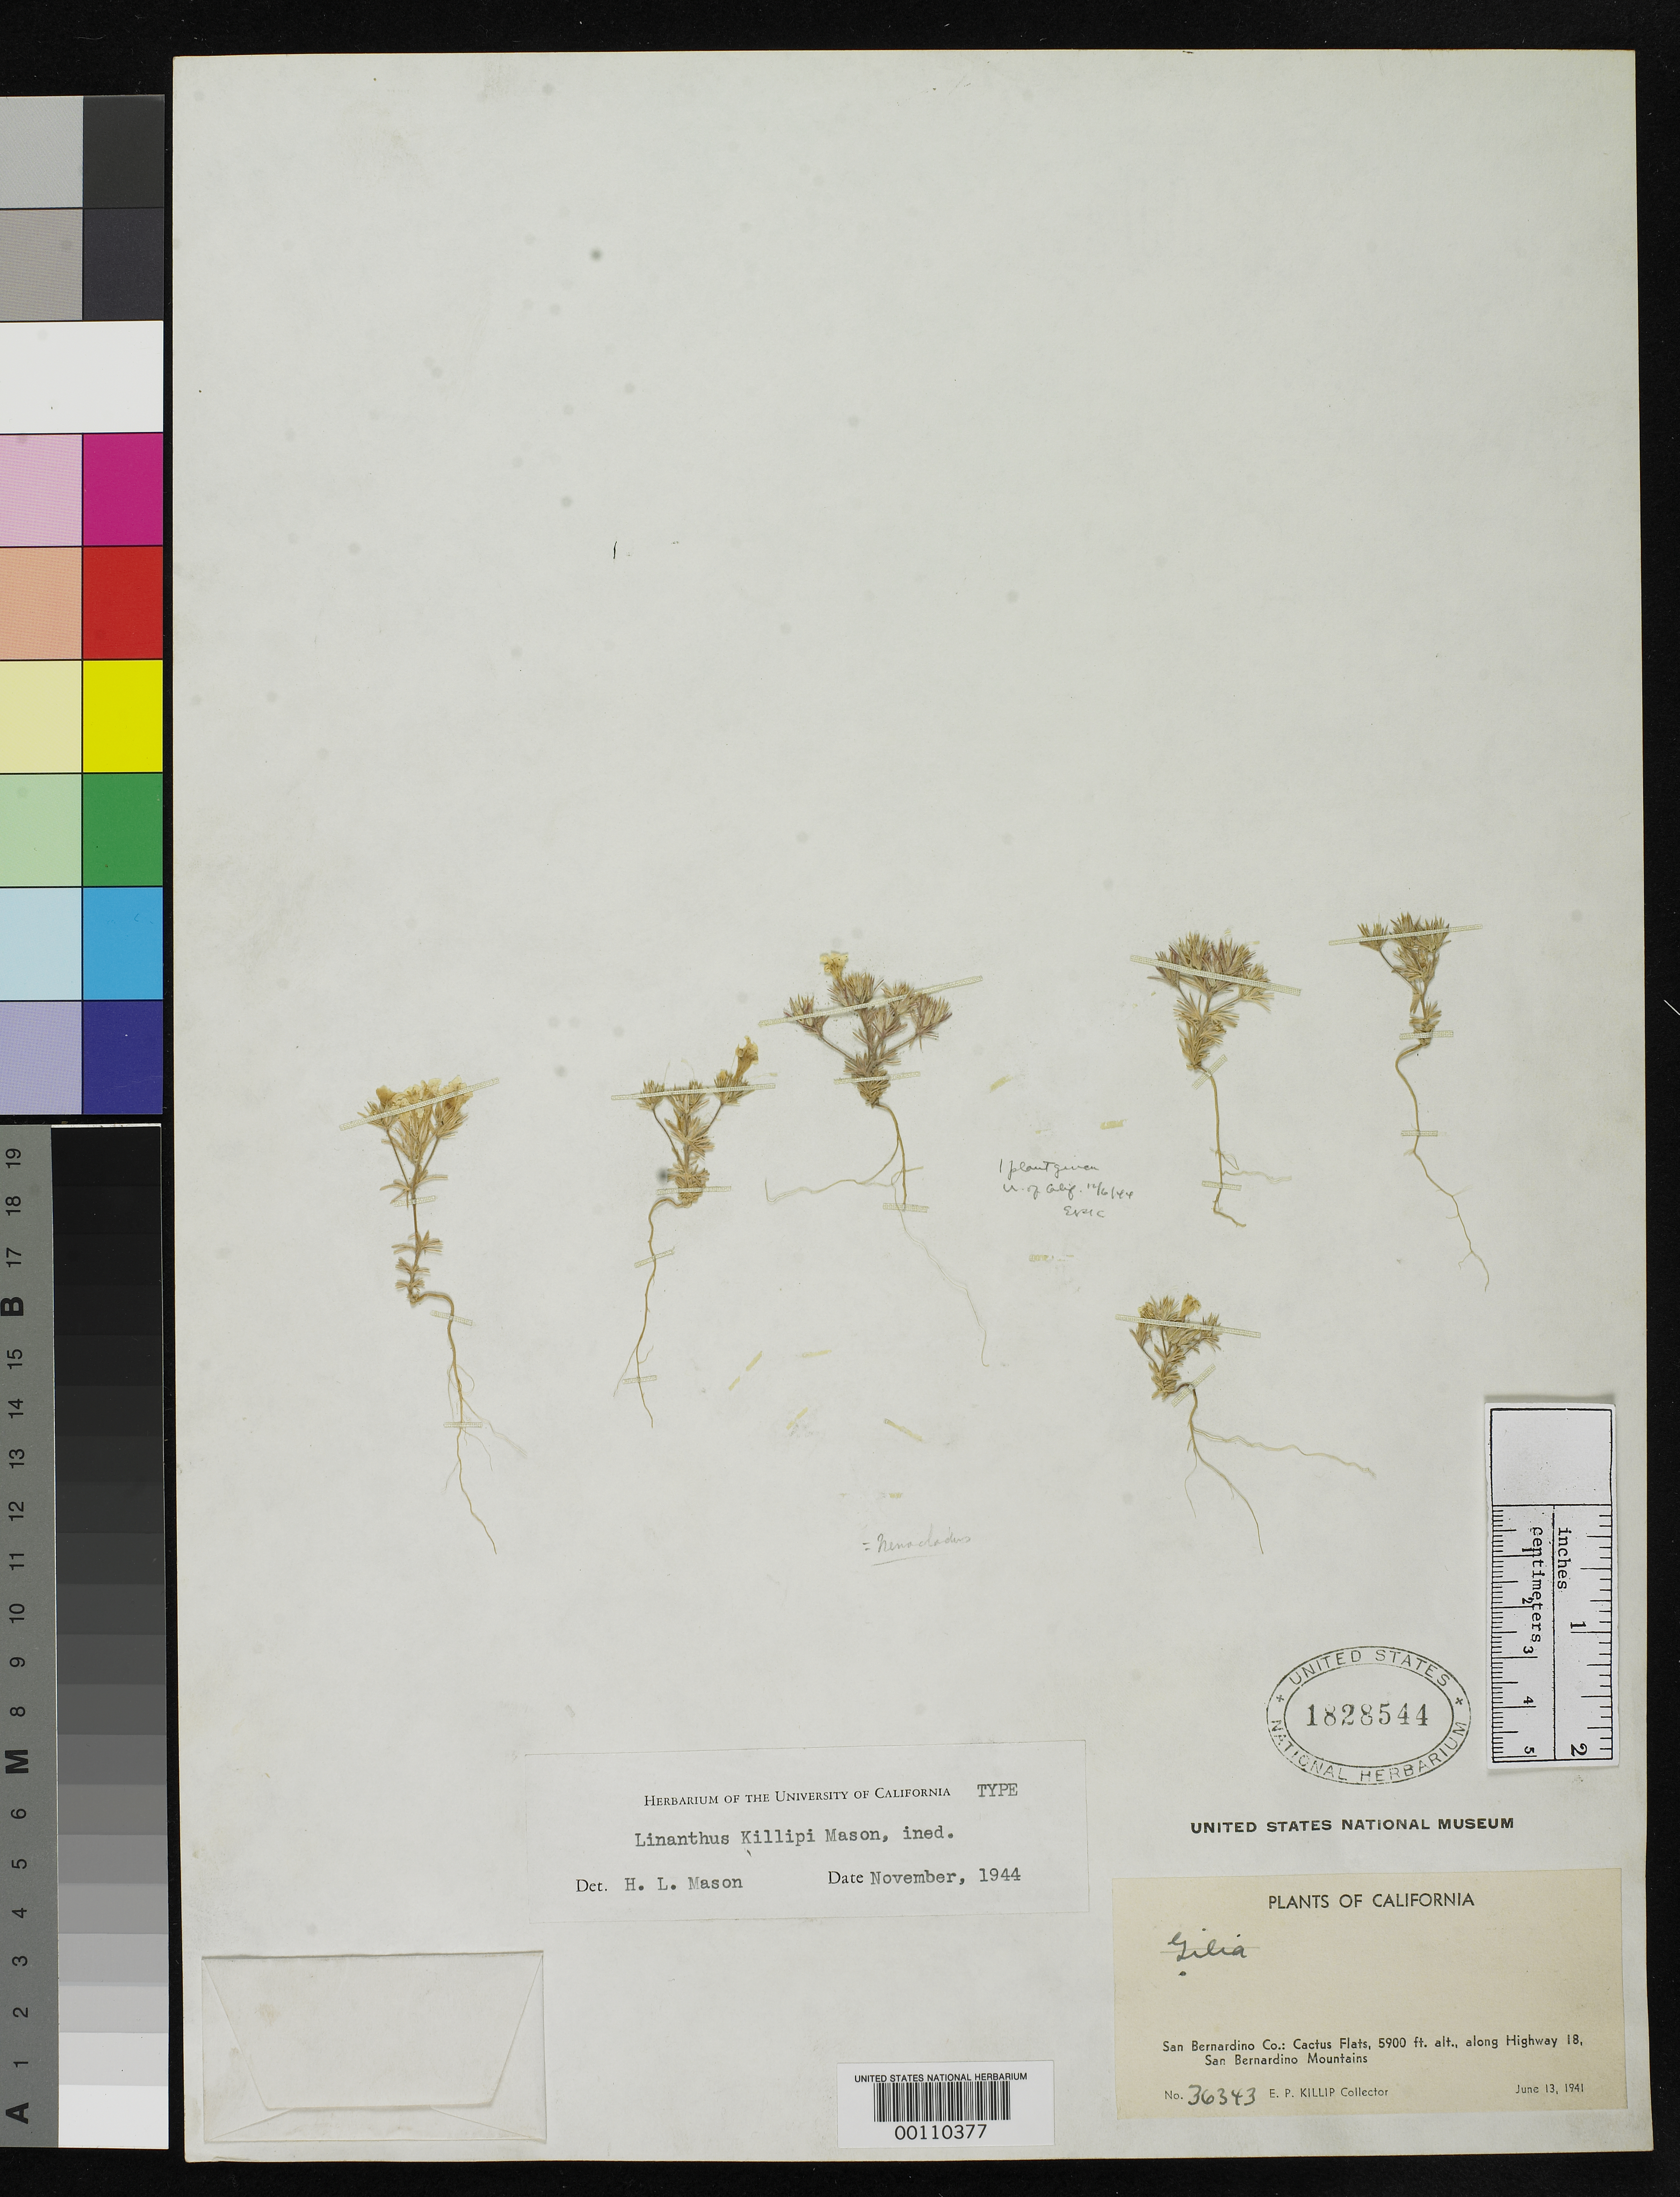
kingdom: Plantae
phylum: Tracheophyta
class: Magnoliopsida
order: Ericales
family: Polemoniaceae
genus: Linanthus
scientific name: Linanthus killipii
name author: H. Mason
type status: Holotype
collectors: E. P. Killip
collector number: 36343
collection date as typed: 13 Jun 1941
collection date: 1941-06-13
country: United States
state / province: California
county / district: San Bernardino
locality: Cactus Flats, San Bernardino mountains.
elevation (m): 1798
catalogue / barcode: US 1828544